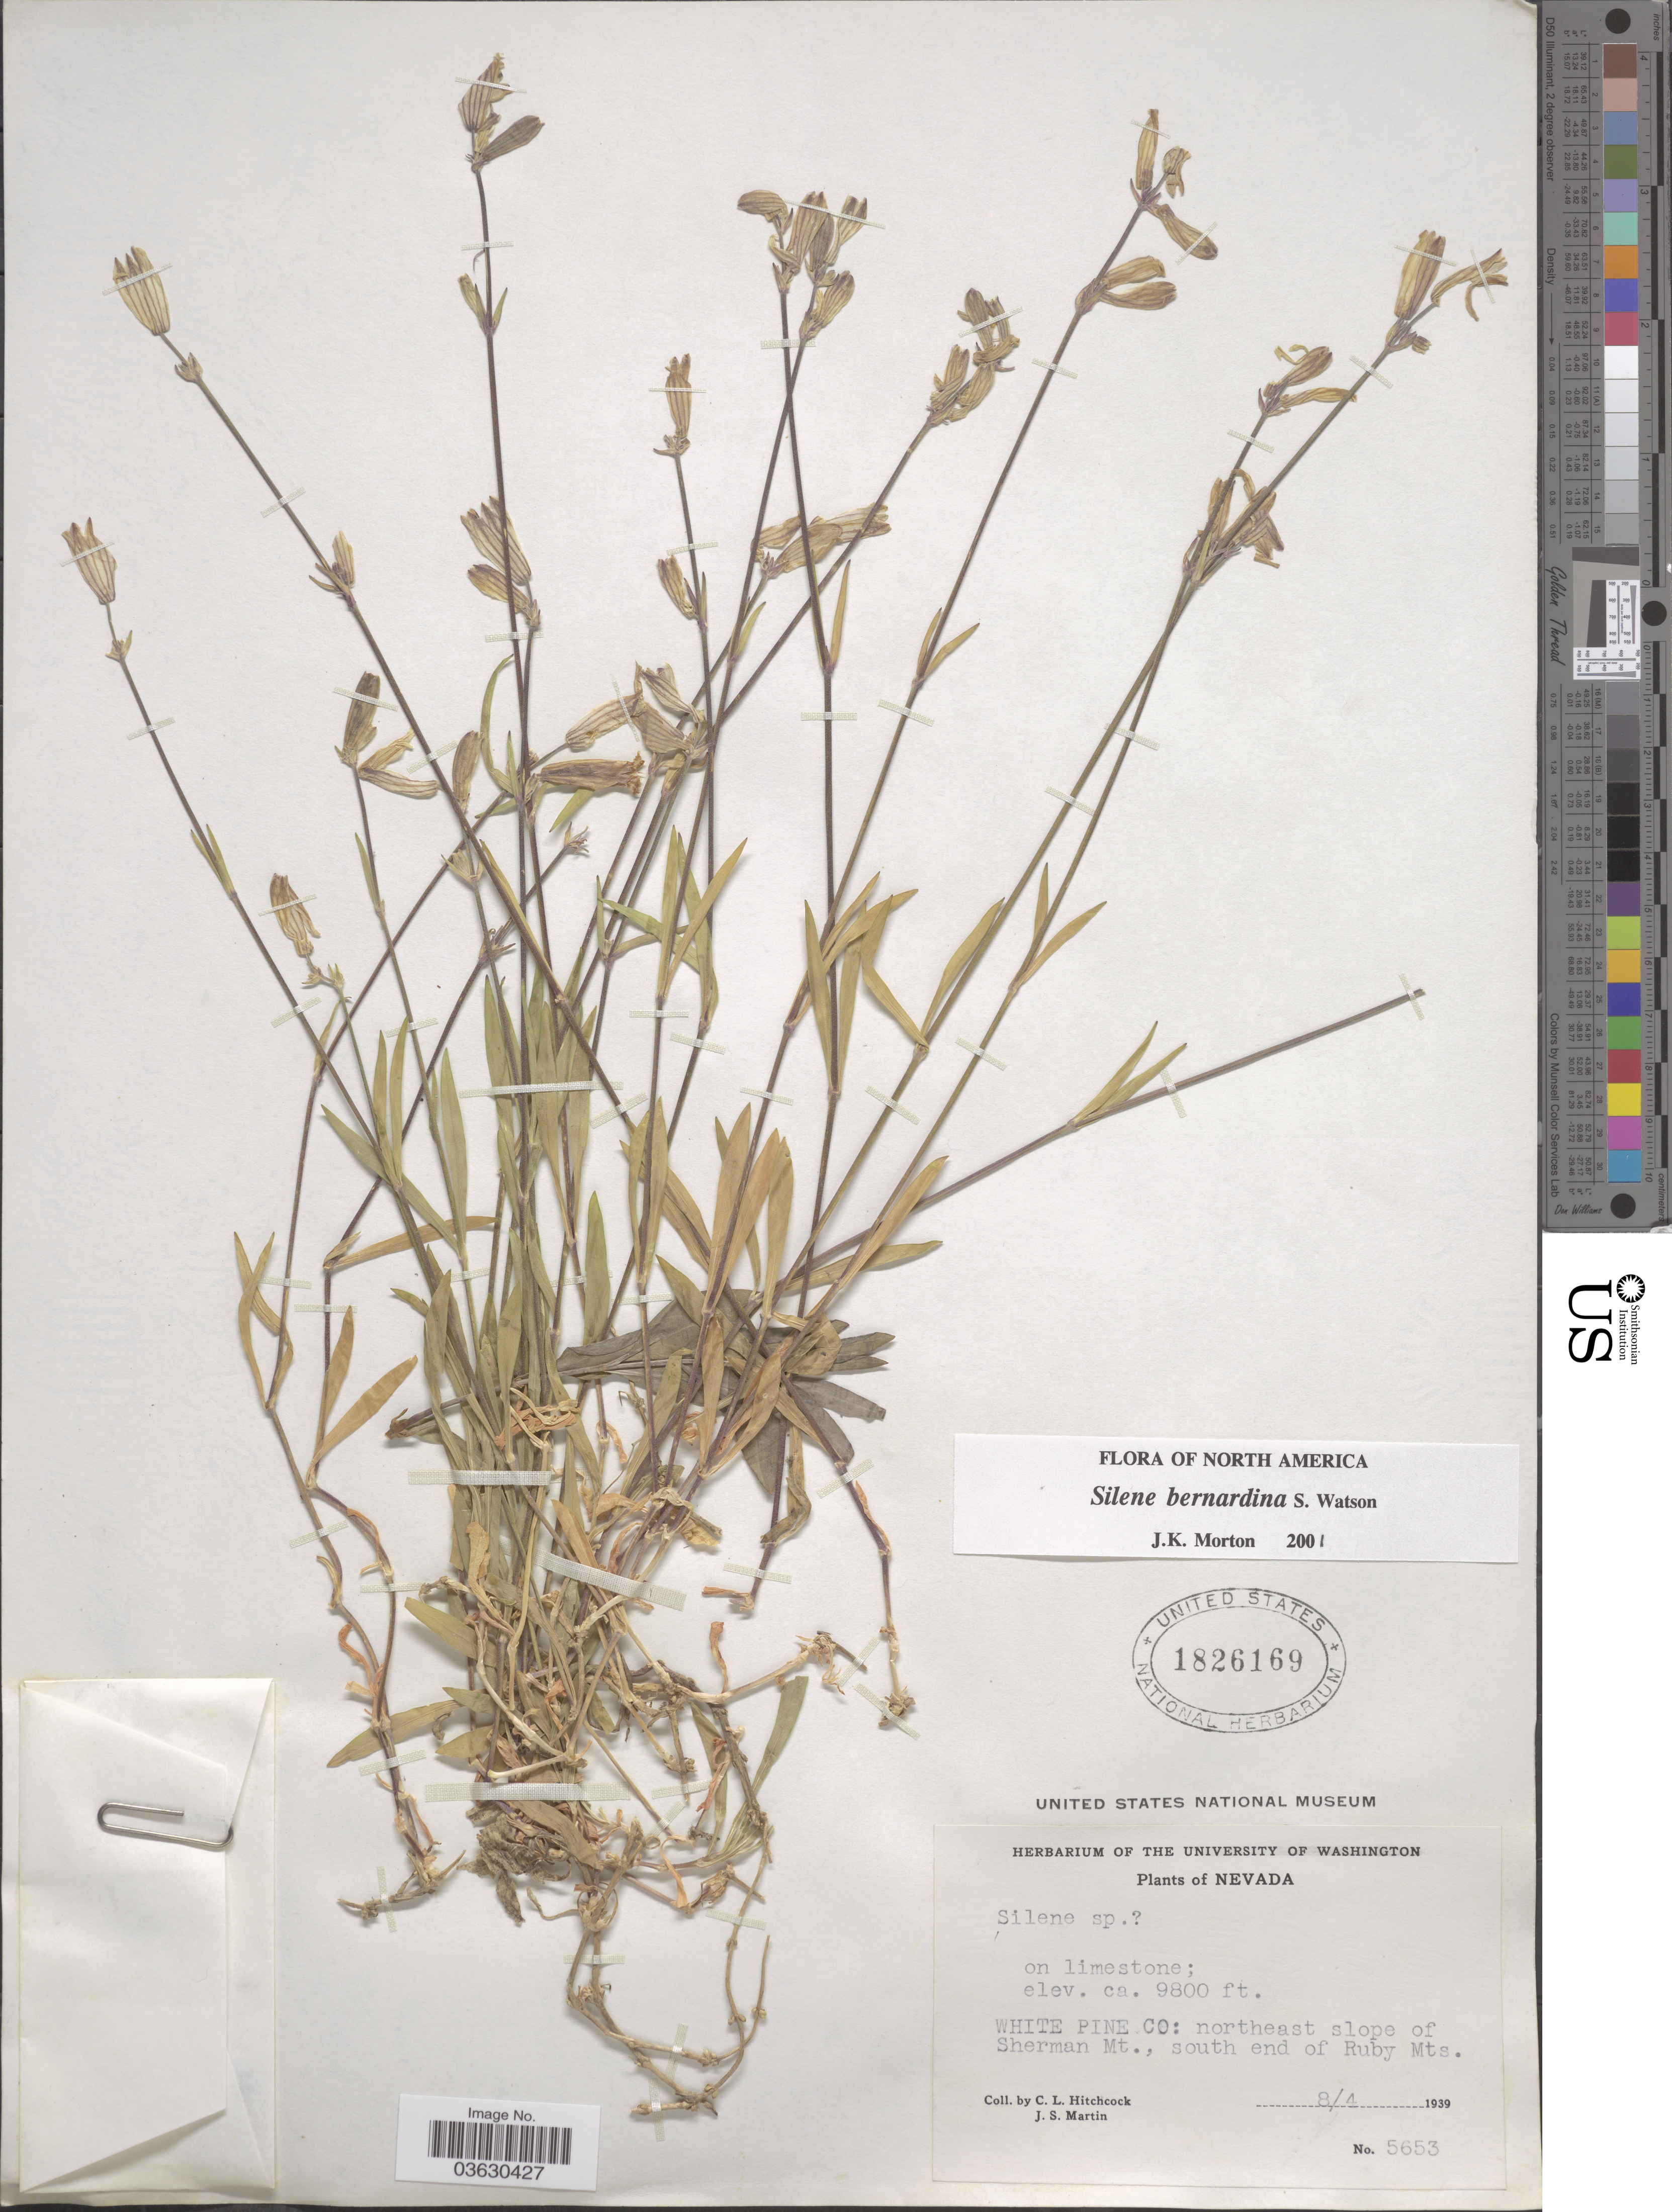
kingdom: Plantae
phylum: Tracheophyta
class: Magnoliopsida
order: Caryophyllales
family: Caryophyllaceae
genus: Silene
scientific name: Silene bernardina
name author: S. Watson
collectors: C. L. Hitchcock & J. S. Martin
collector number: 5653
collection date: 1939-08-04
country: United States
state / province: Nevada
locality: White Pine Co: northeast slope of Sherman Mt., south end of Ruby Mts.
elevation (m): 2987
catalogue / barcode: US 1826169